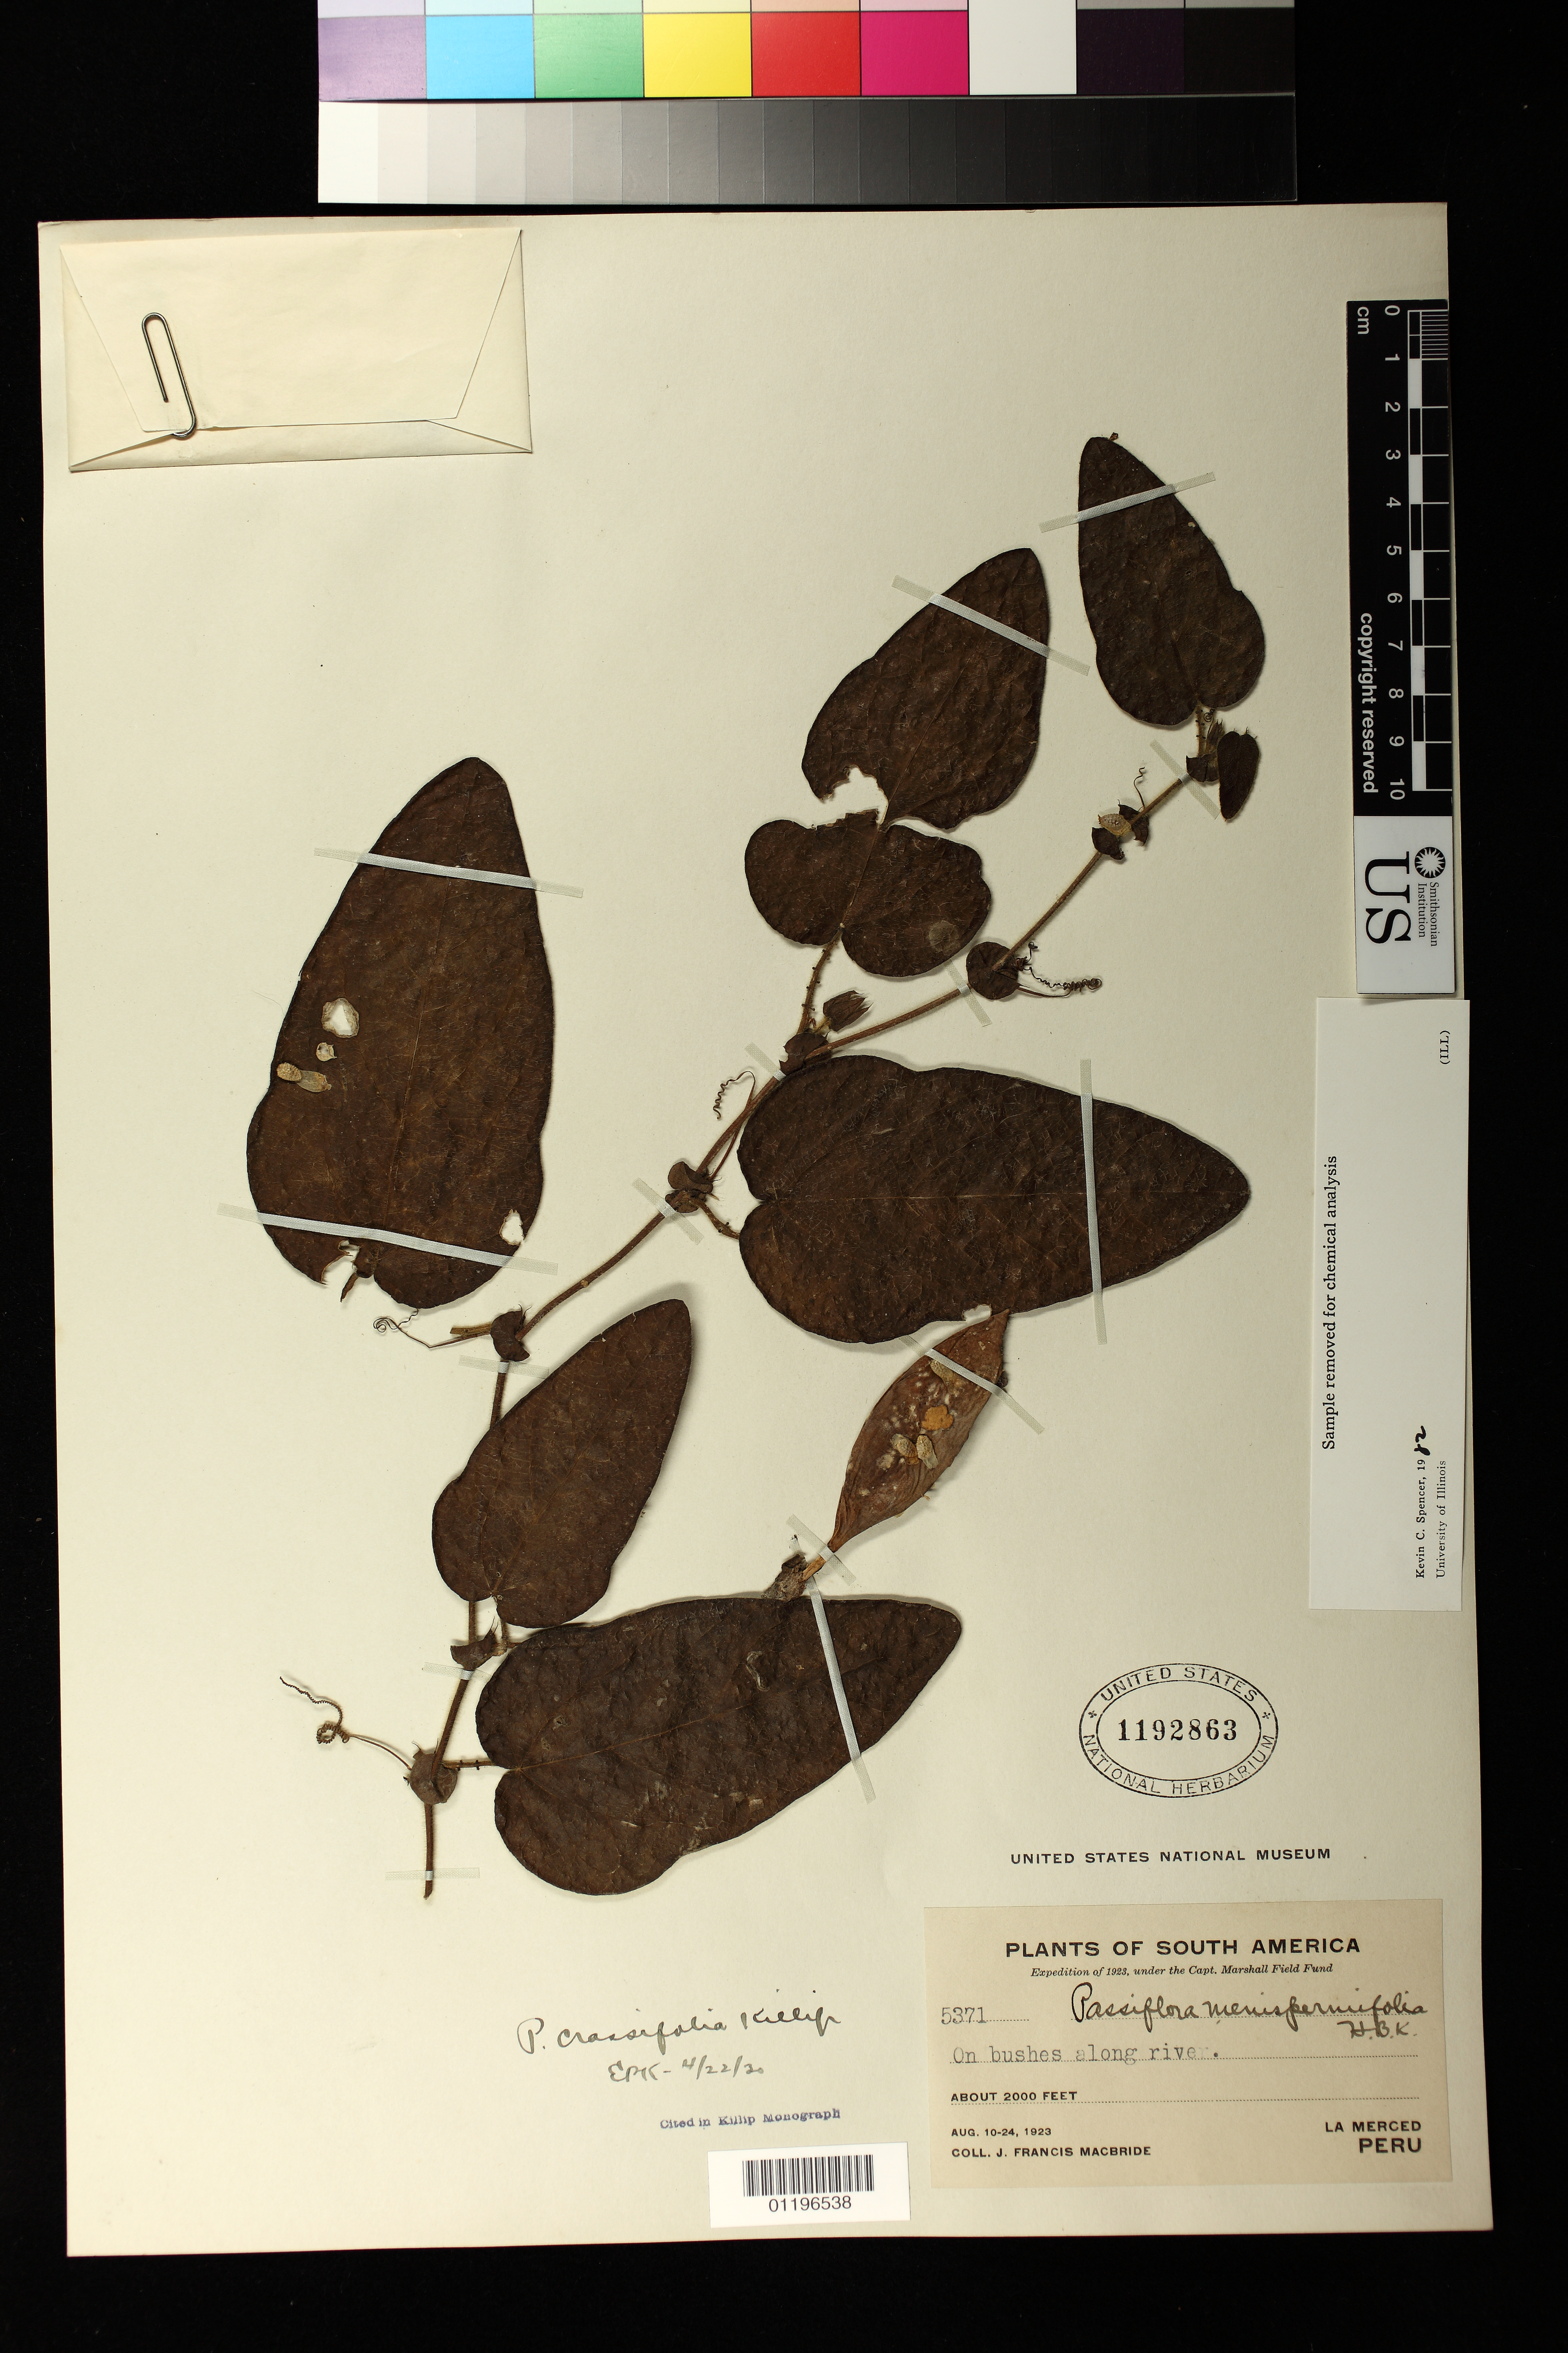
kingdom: Plantae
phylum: Tracheophyta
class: Magnoliopsida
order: Malpighiales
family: Passifloraceae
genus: Passiflora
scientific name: Passiflora crassifolia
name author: Killip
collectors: J. F. Macbride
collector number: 5371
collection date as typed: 10 Aug 1923 to 24 Aug 1923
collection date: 1923-08-10/1923-08-24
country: Peru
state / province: Junín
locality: La Merced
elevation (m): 610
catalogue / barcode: US 1192863